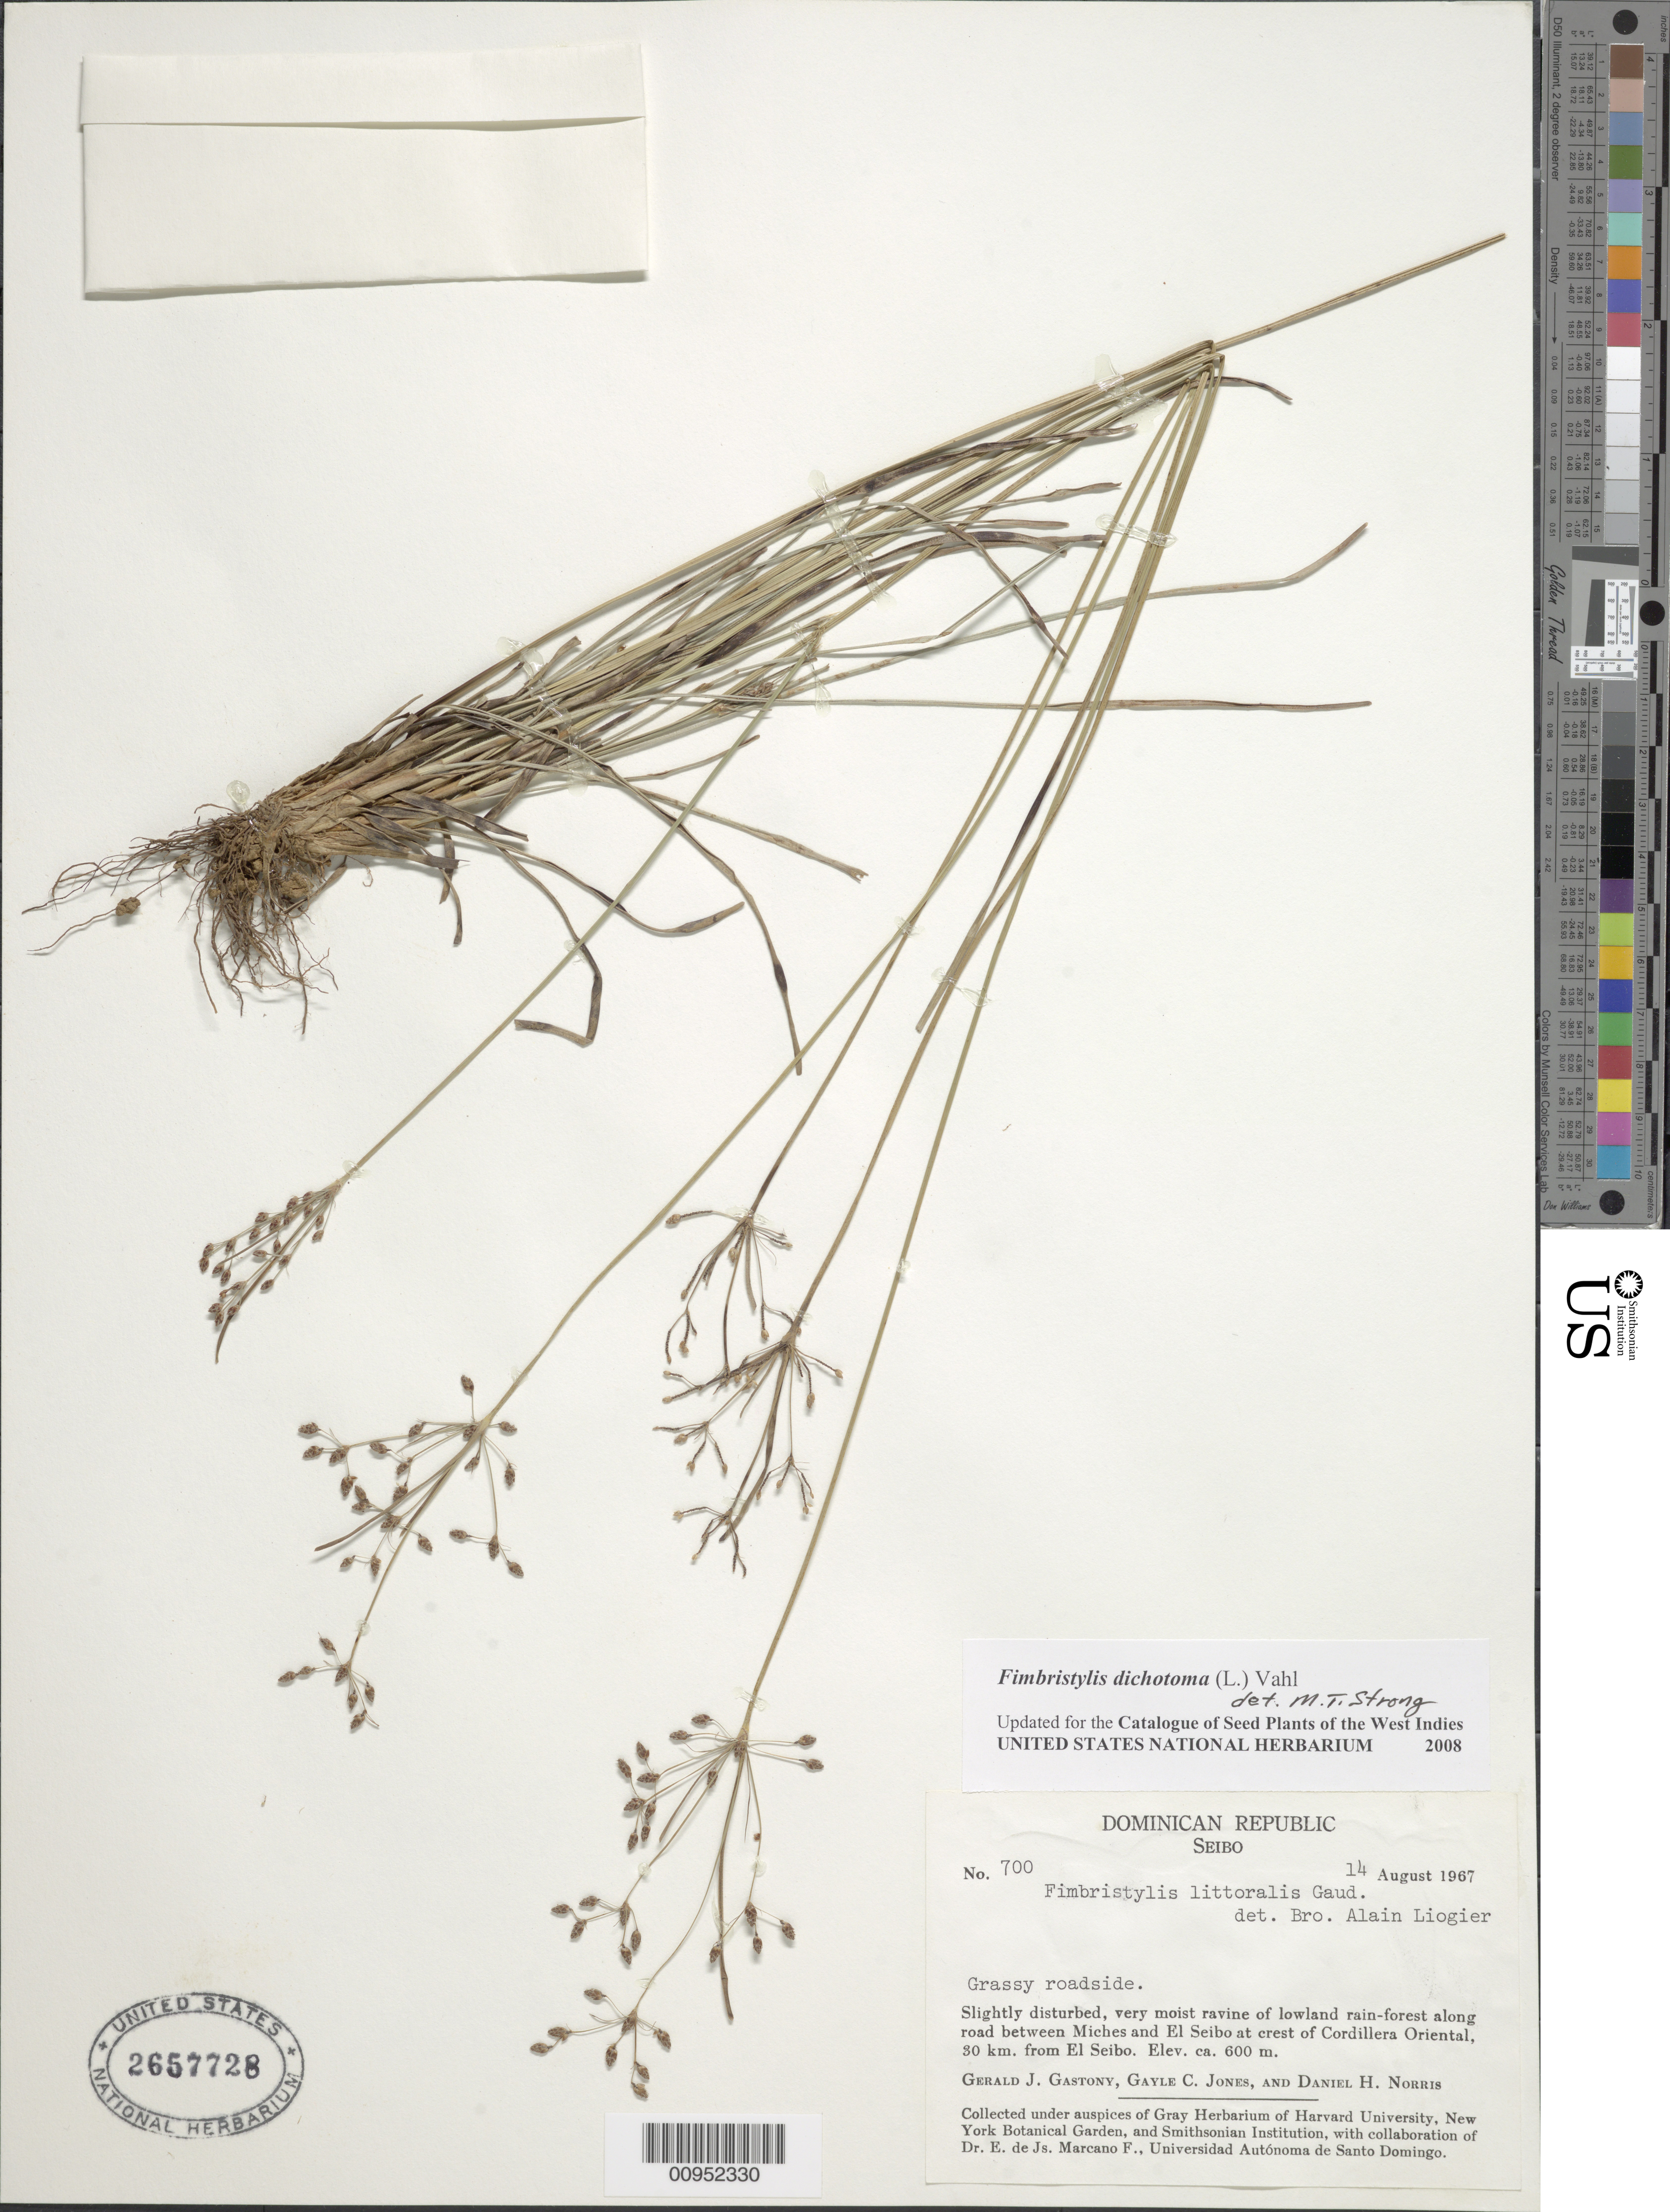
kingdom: Plantae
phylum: Tracheophyta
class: Liliopsida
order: Poales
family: Cyperaceae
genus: Fimbristylis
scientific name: Fimbristylis dichotoma subsp. dichotoma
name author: (L.) Vahl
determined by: Strong, M. T., (US), Smithsonian Institution - National Museum of Natural History (UNITED STATES)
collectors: G. Gastony, G. C. Jones & D. H. Norris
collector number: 700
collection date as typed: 14 Aug 1967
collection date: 1967-08-14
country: Dominican Republic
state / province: El Seibo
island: Hispaniola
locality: Rain-forest along road between Miches and El Seibo at crest of Cordillera Oriental, 30 km from El Seibo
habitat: Grassy roadside, in slightly disturbed, very moist ravine in lowland rain-forest along road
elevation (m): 600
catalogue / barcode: US 2657728